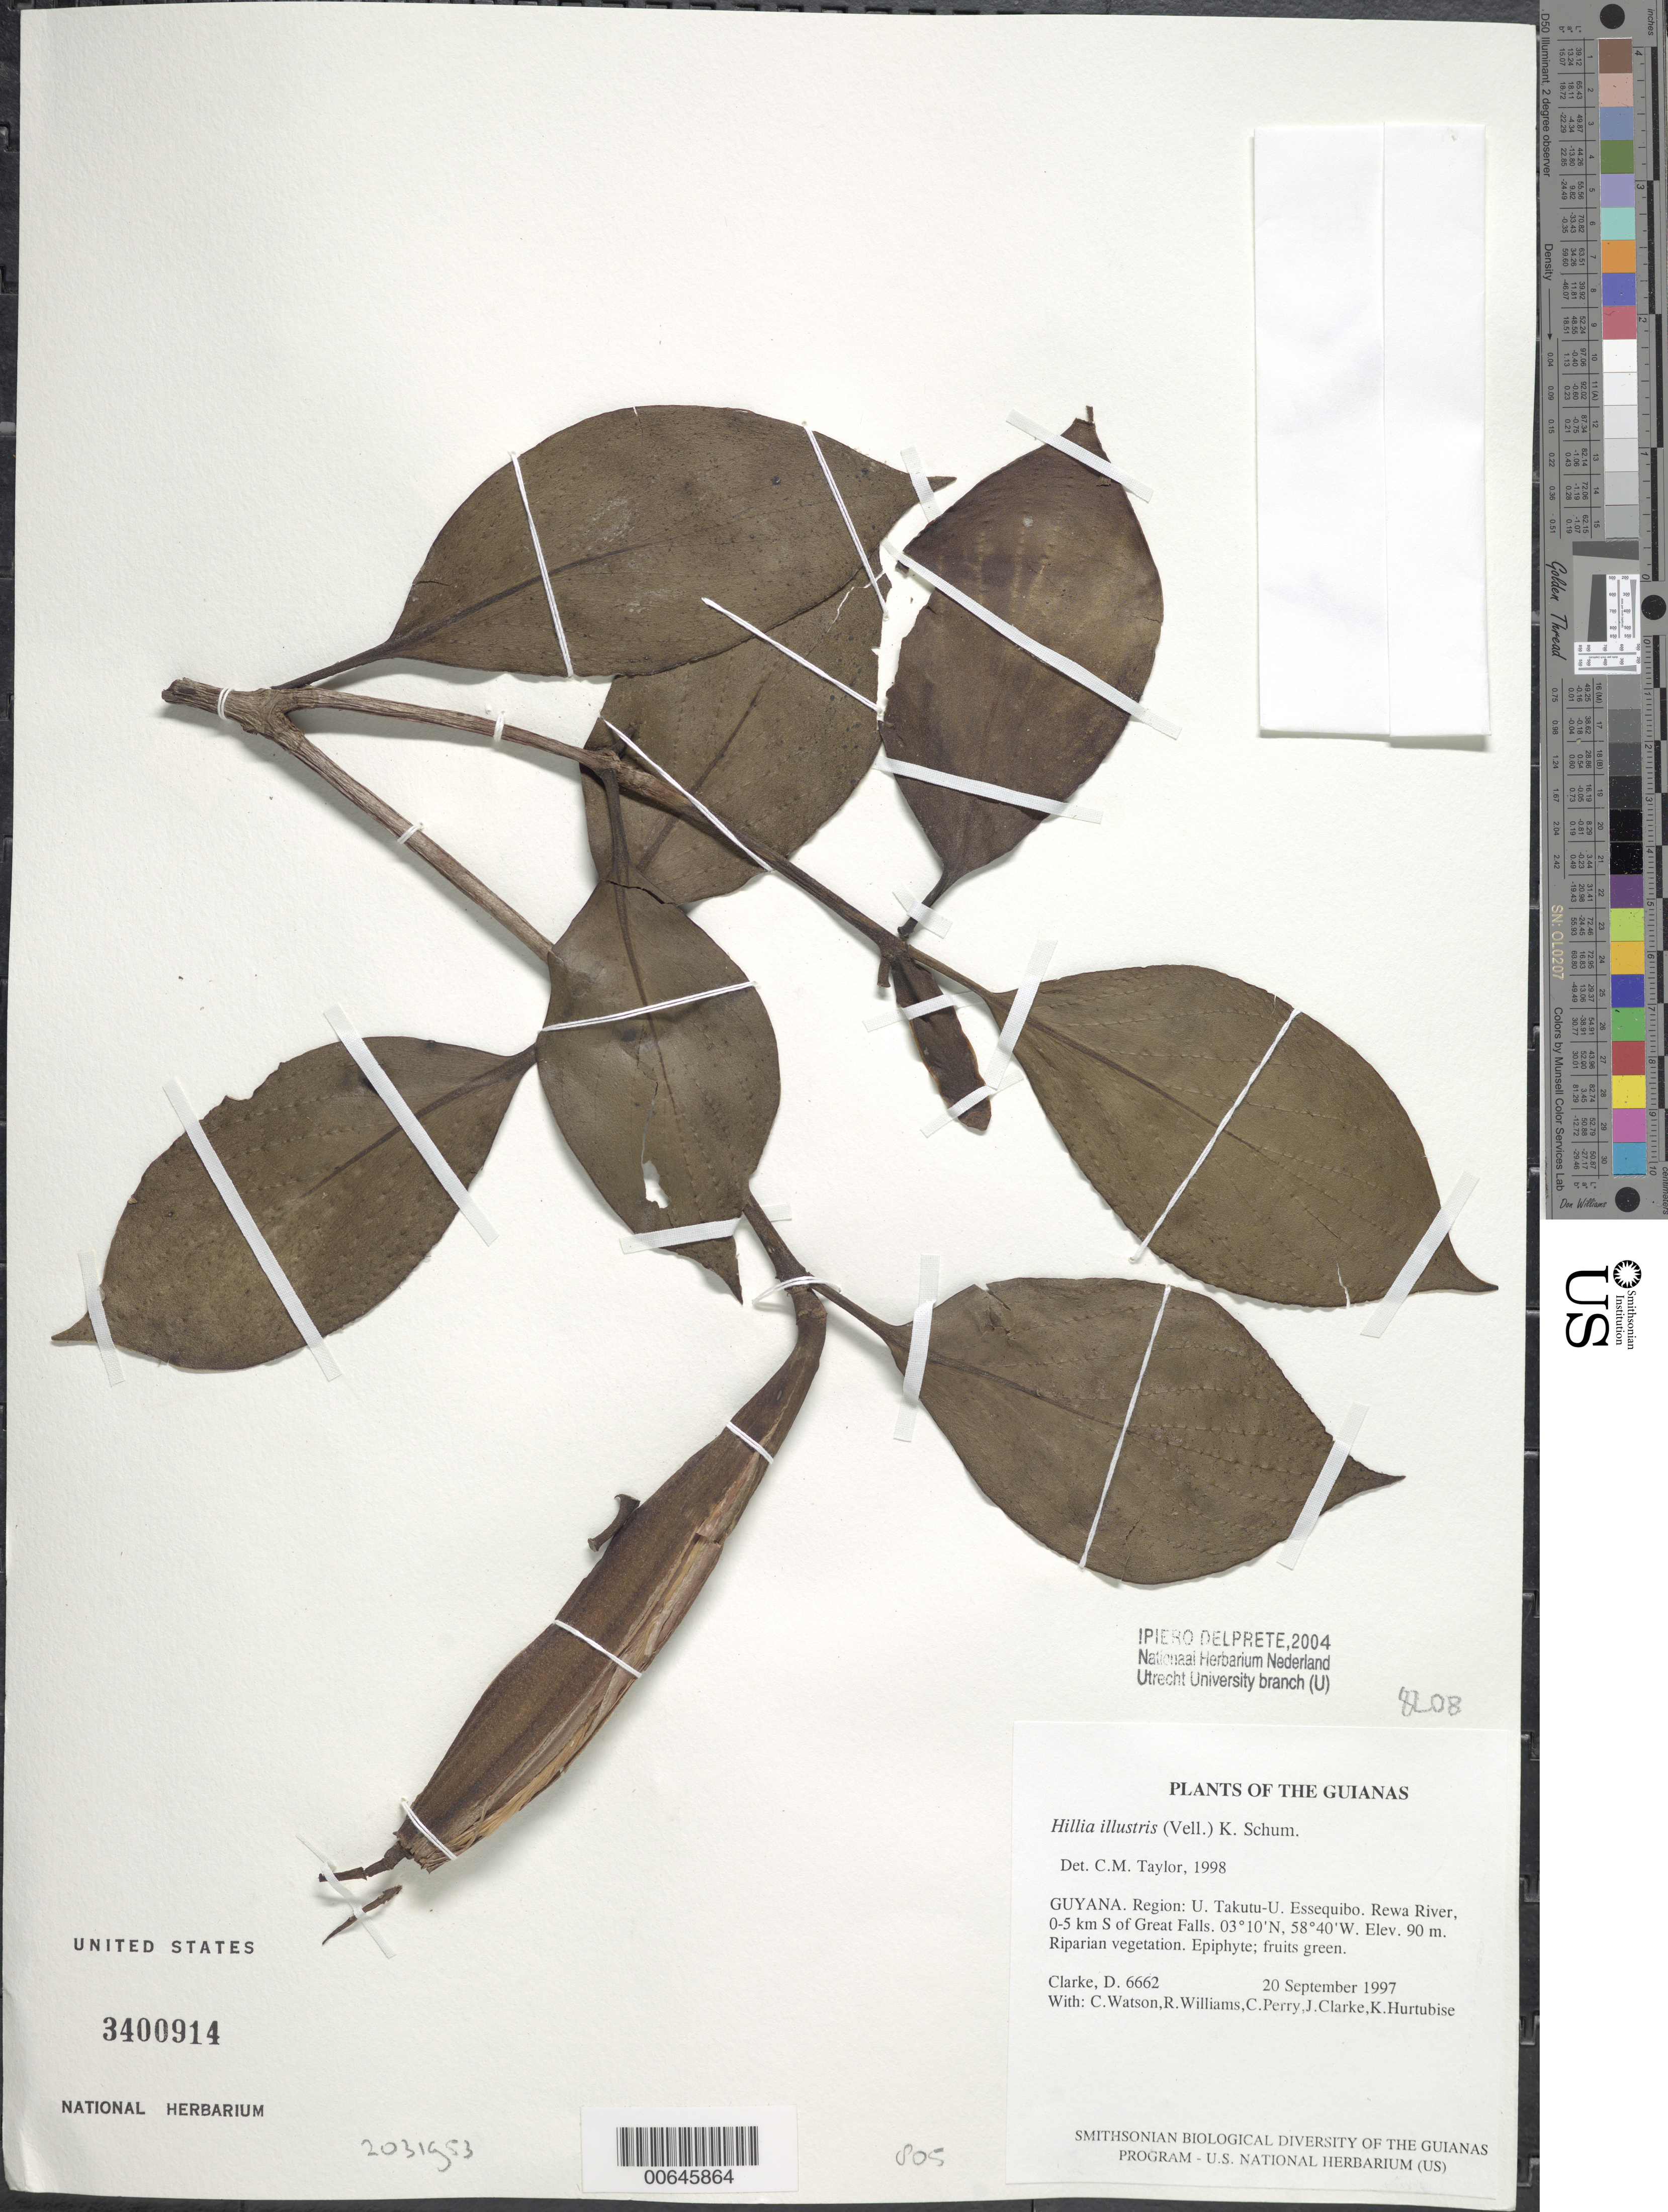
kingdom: Plantae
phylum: Tracheophyta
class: Magnoliopsida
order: Gentianales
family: Rubiaceae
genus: Hillia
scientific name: Hillia illustris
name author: (Vell.) K. Schum.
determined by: Taylor, Charlotte M.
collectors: H. D. Clarke, C. Watson, R. Williams, C. Perry, J. Clarke & K. Hurtubise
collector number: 6662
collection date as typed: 20 September 1997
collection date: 1997-09-20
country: Guyana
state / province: U. Takutu-U. Essequibo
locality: Rewa River, 0-5 km S of Great Falls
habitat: Riparian vegetation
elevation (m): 90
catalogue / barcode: US 3400914